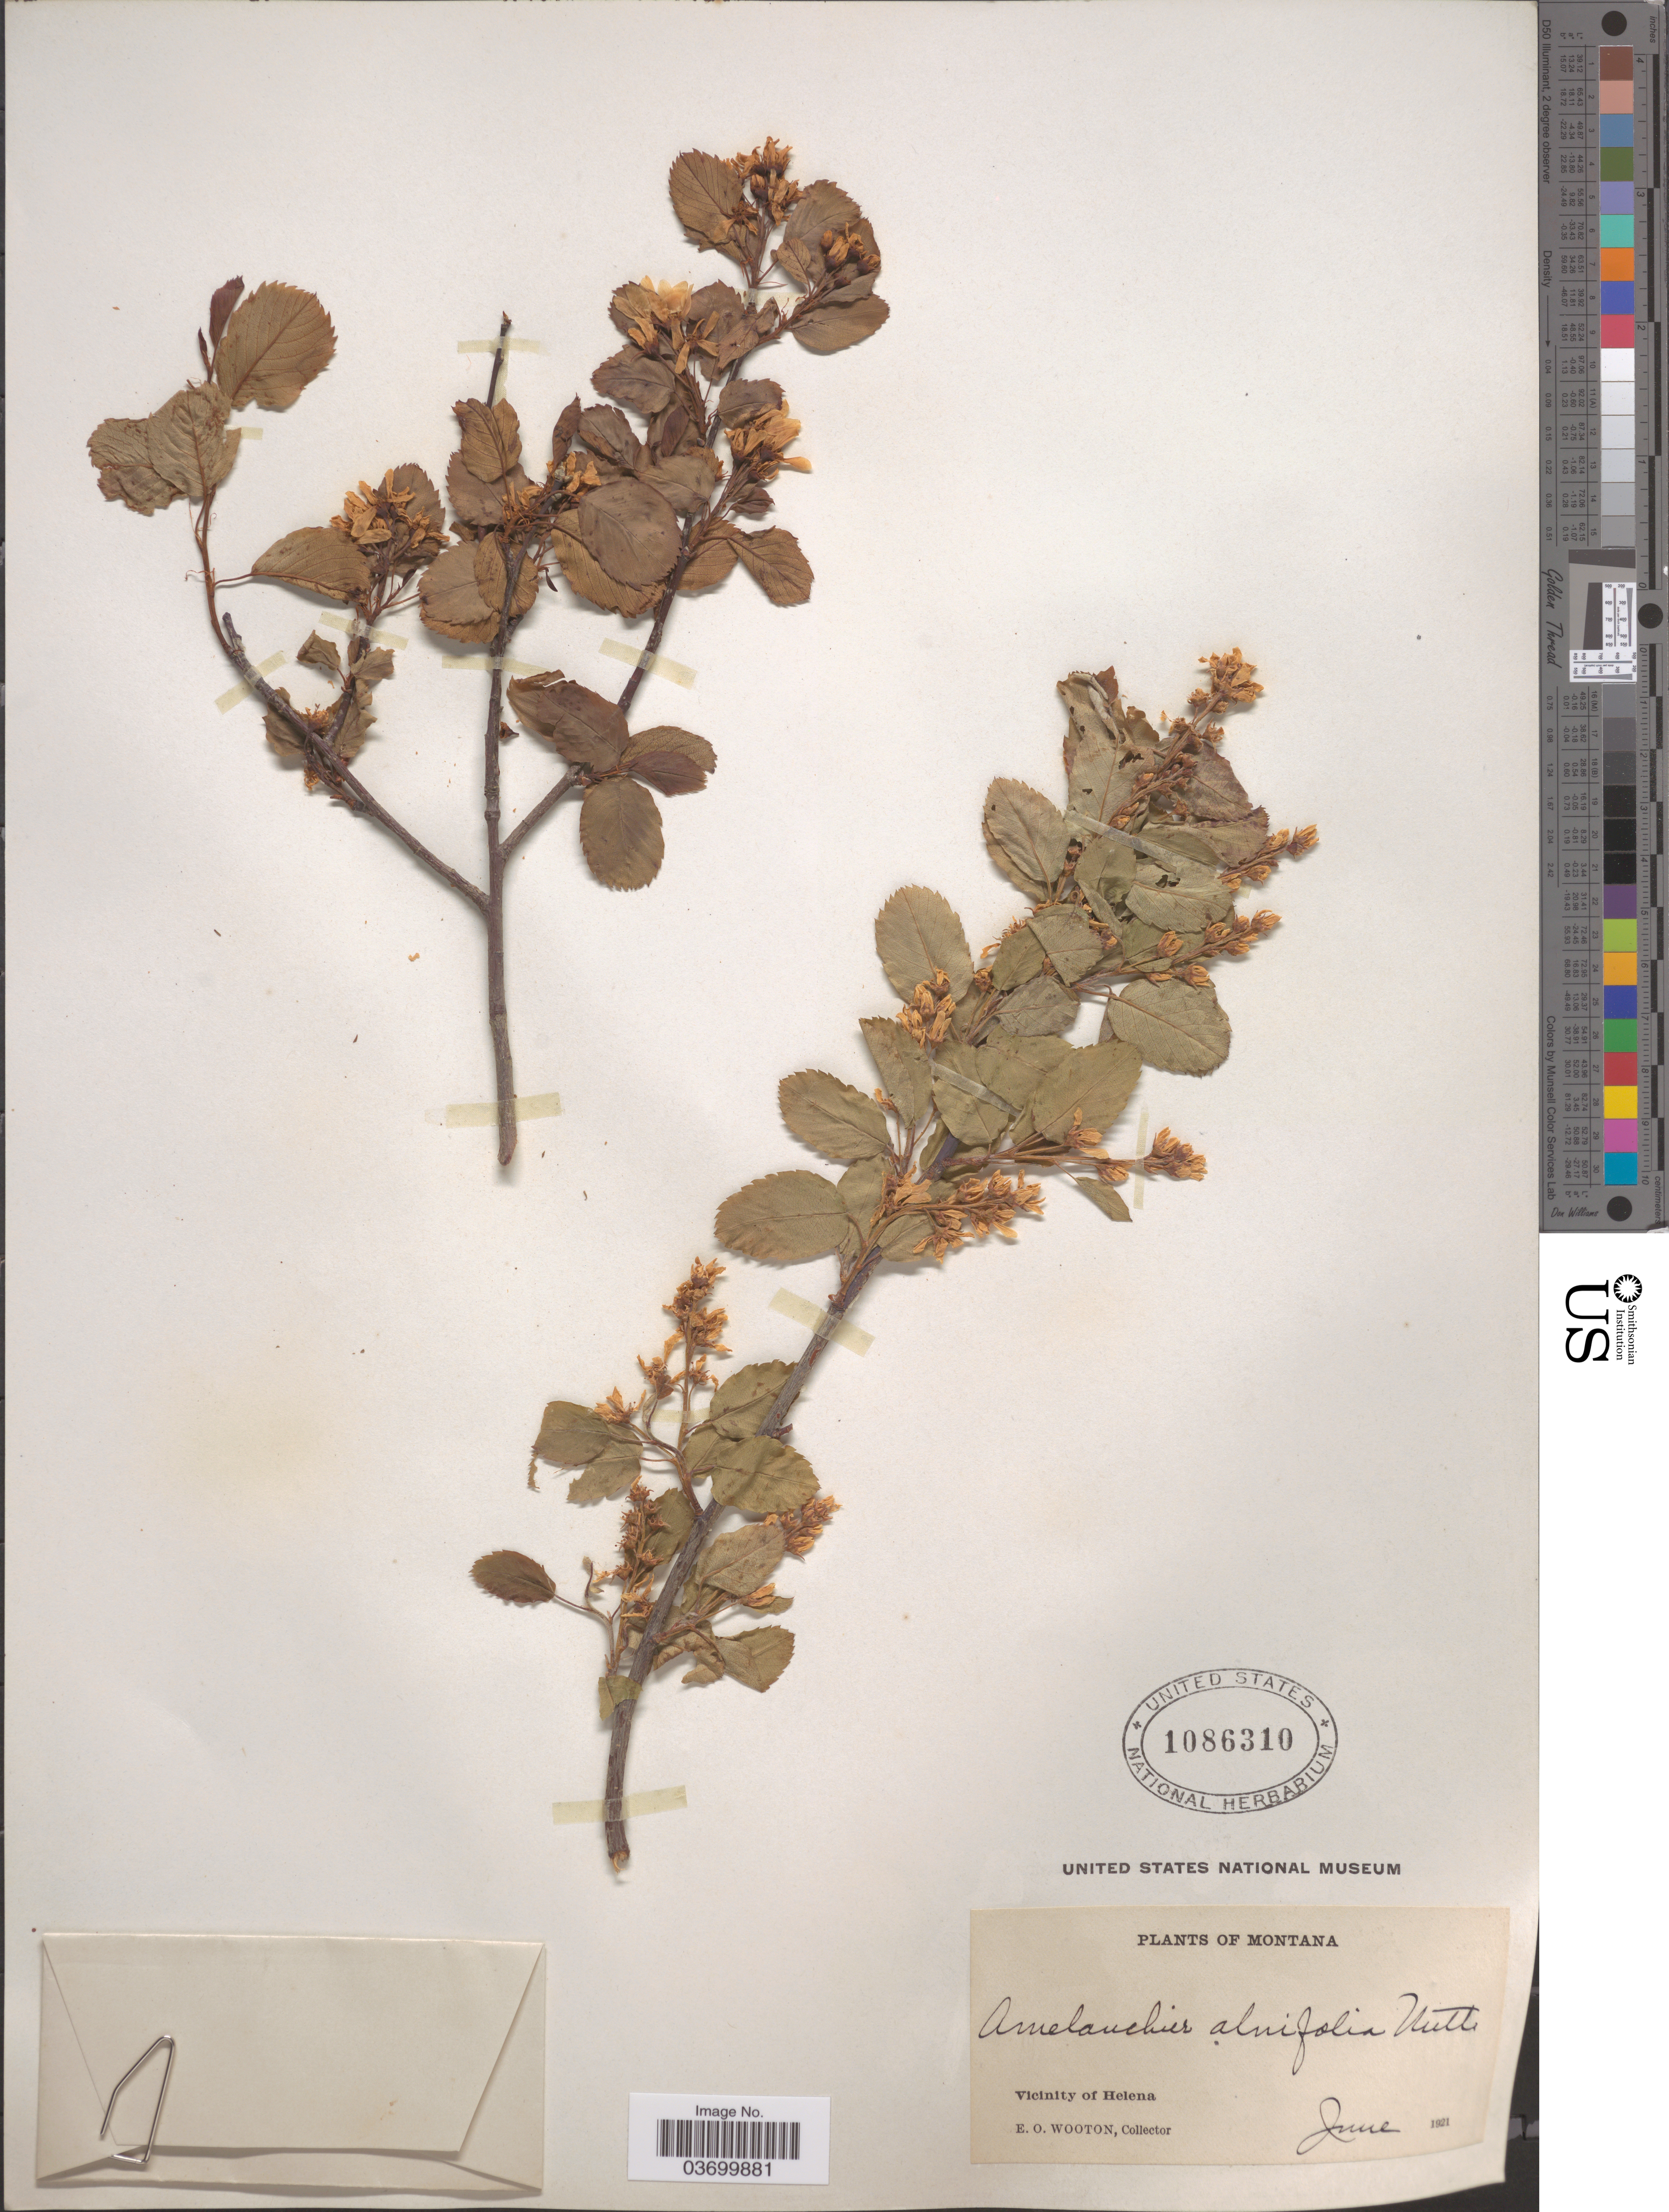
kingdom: Plantae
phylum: Tracheophyta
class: Magnoliopsida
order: Rosales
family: Rosaceae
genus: Amelanchier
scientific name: Amelanchier alnifolia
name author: (Nutt.) Nutt. ex M. Roem.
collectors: E. O. Wooton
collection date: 1921-06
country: United States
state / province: Montana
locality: Vicinity of Helena.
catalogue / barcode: US 1086310